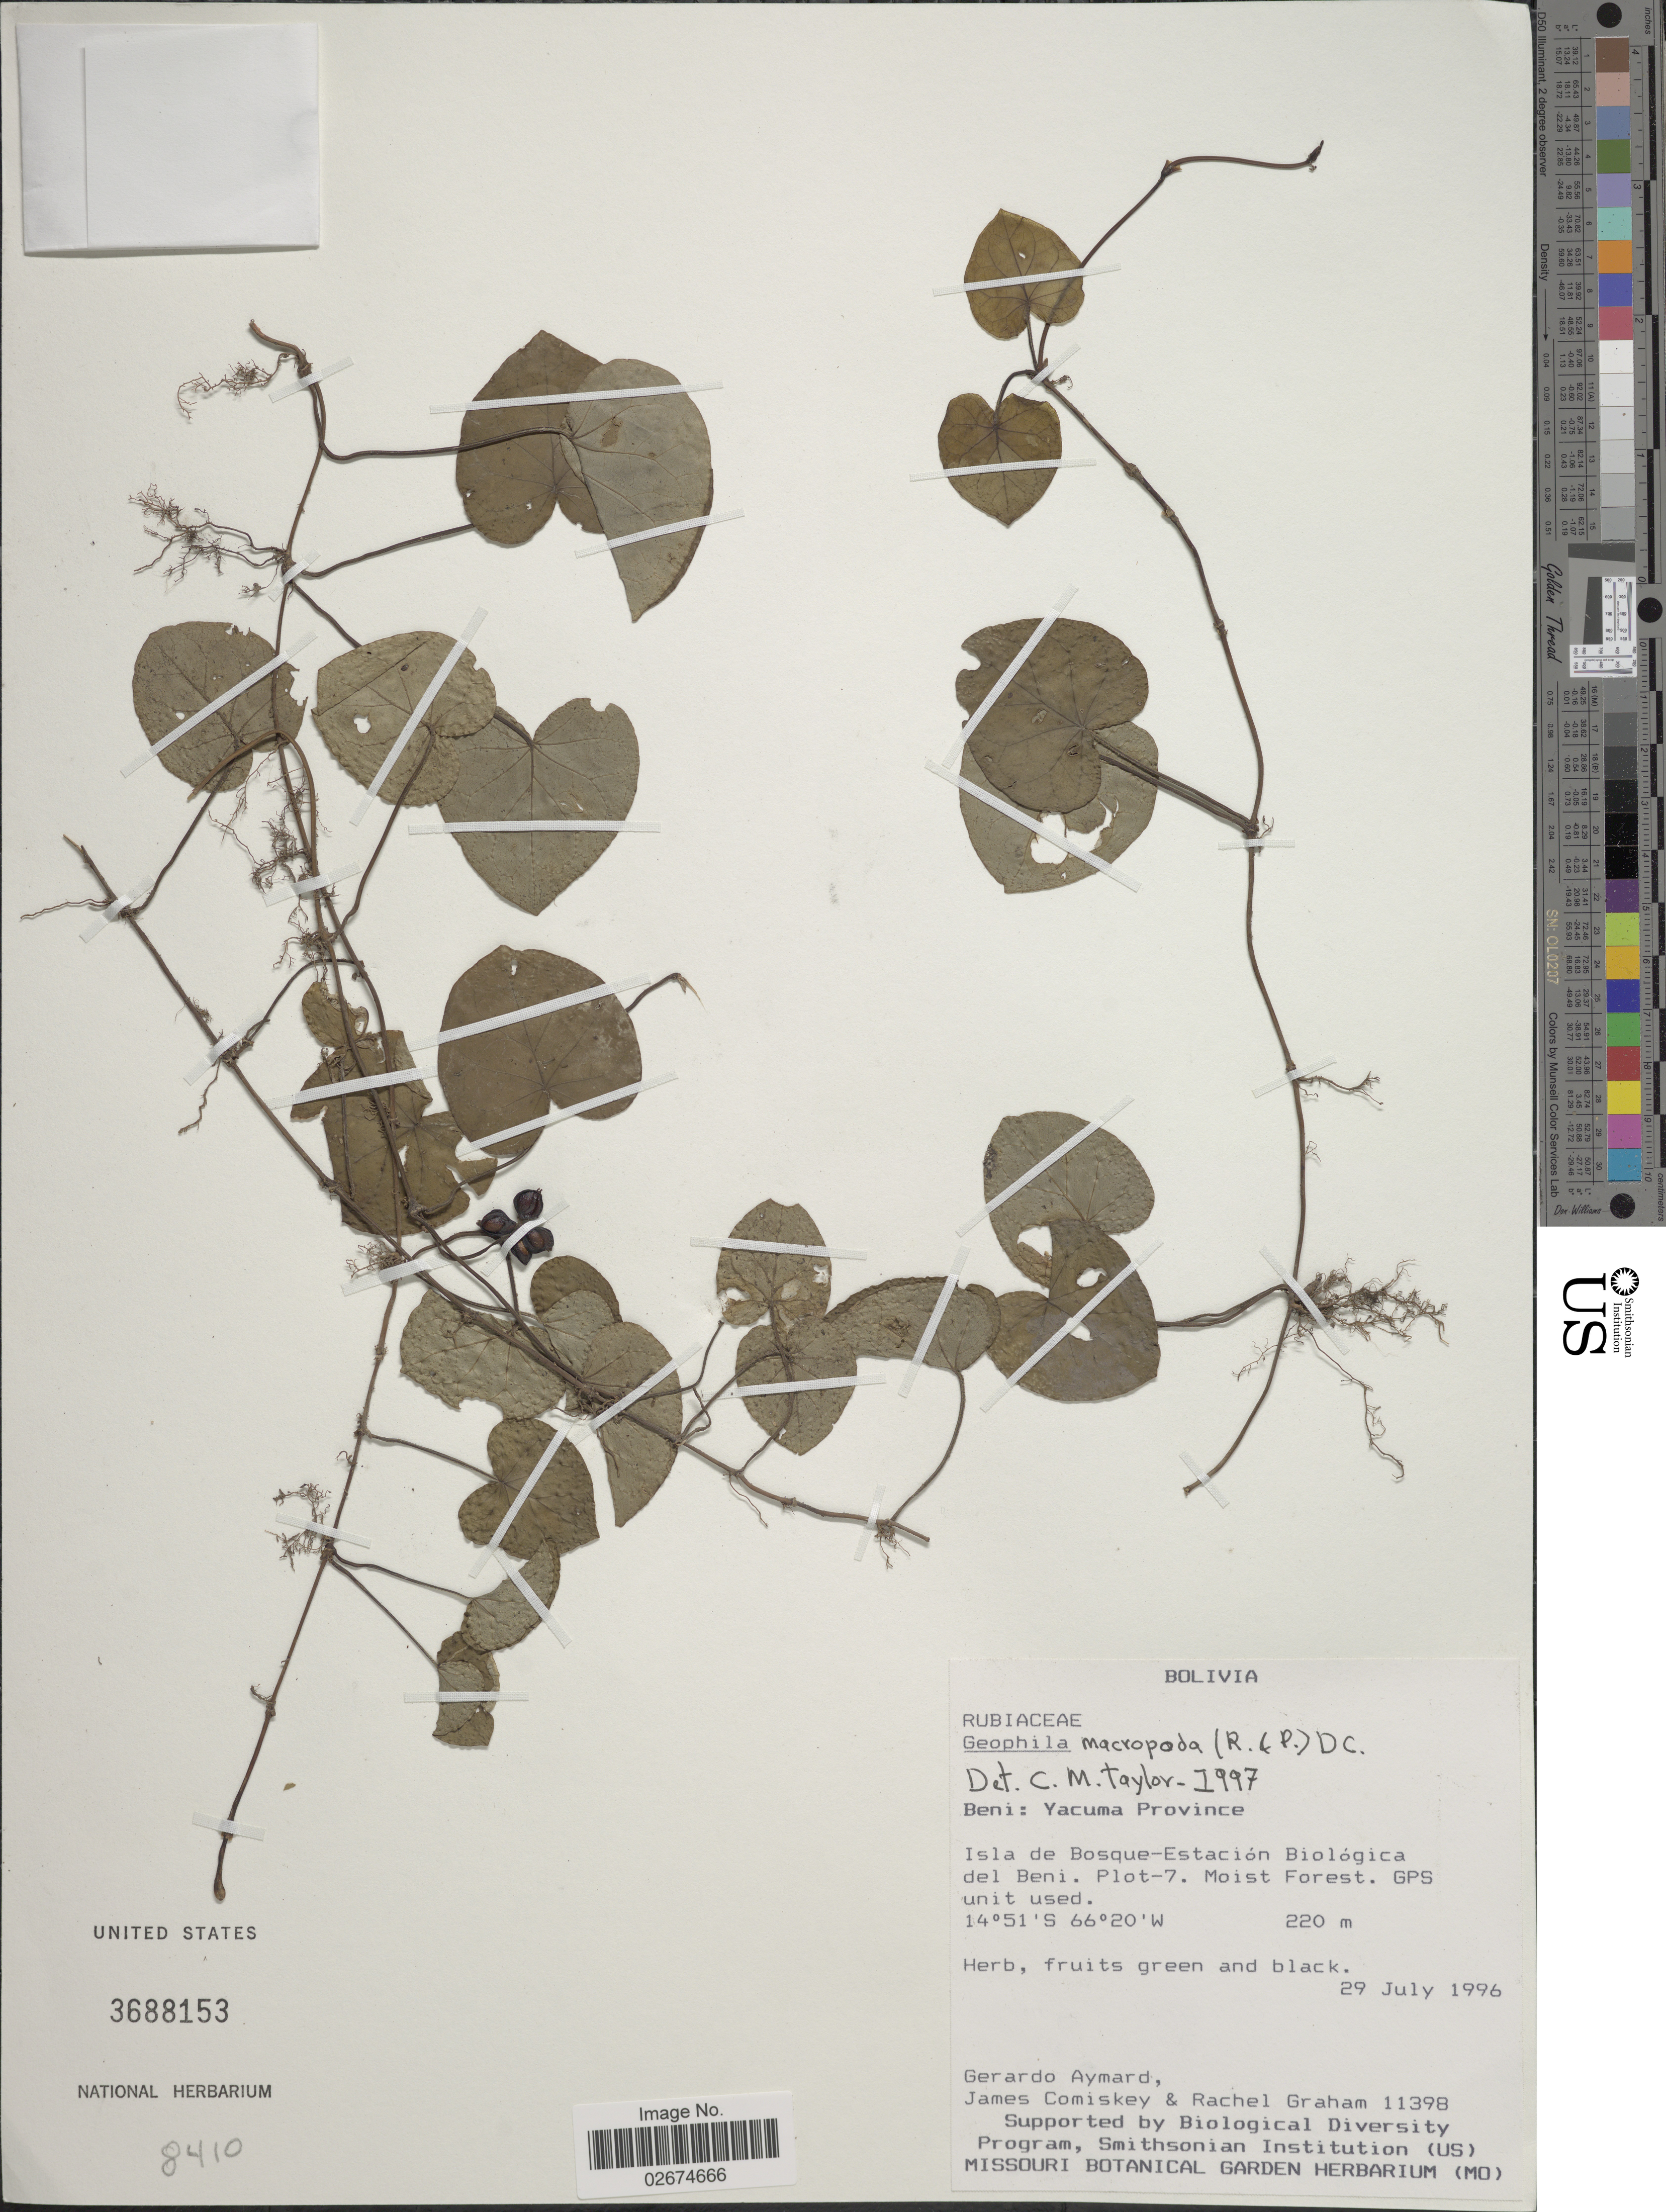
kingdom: Plantae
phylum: Tracheophyta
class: Magnoliopsida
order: Gentianales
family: Rubiaceae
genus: Geophila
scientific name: Geophila macropoda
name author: (Ruiz & Pav.) DC.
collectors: G. A. Aymard, J. A. Comiskey & R. Graham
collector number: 11398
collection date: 1996-07-29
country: Bolivia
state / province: Beni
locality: Beni: Yacuma Province, Isla de Bosque-Estacion Biologica del Beni, Plot-7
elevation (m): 220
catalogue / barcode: US 3688153